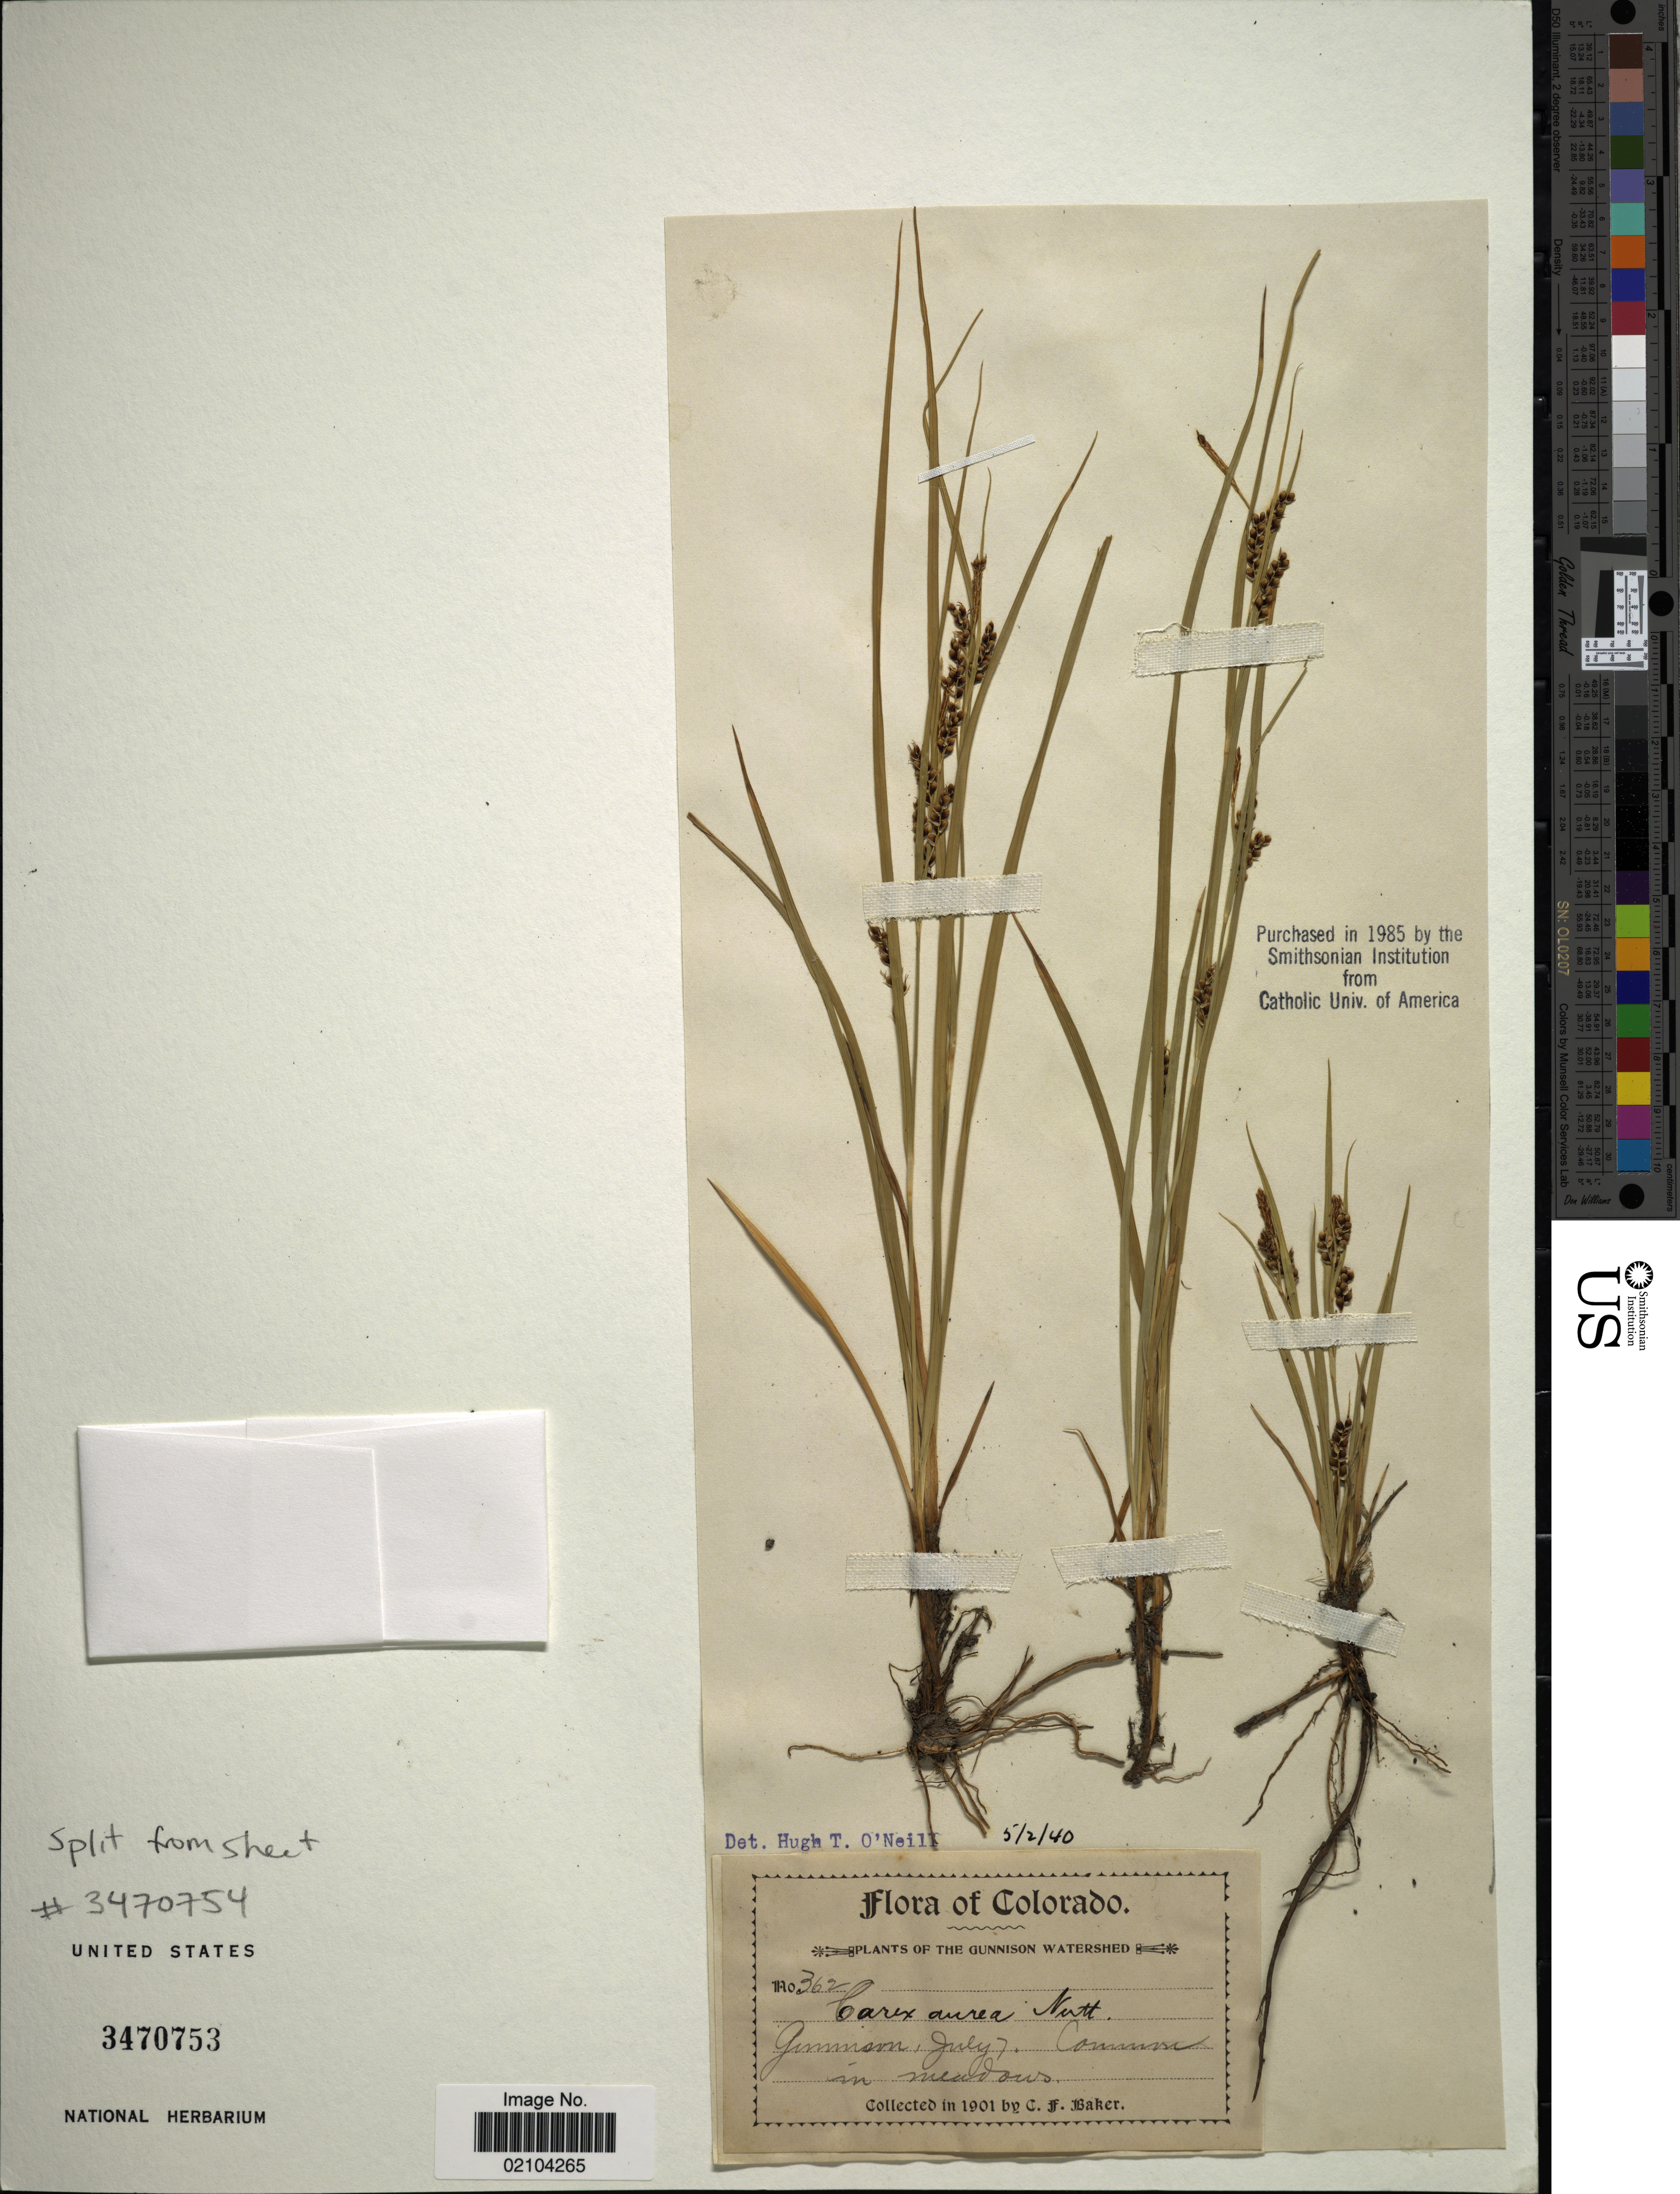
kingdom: Plantae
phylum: Tracheophyta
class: Liliopsida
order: Poales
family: Cyperaceae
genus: Carex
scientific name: Carex aurea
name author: Nutt.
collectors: C. F. Baker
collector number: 362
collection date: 1901-07-07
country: United States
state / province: Colorado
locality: Gunnison, common in meadows. Gunnison watershed.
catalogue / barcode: US 3470753